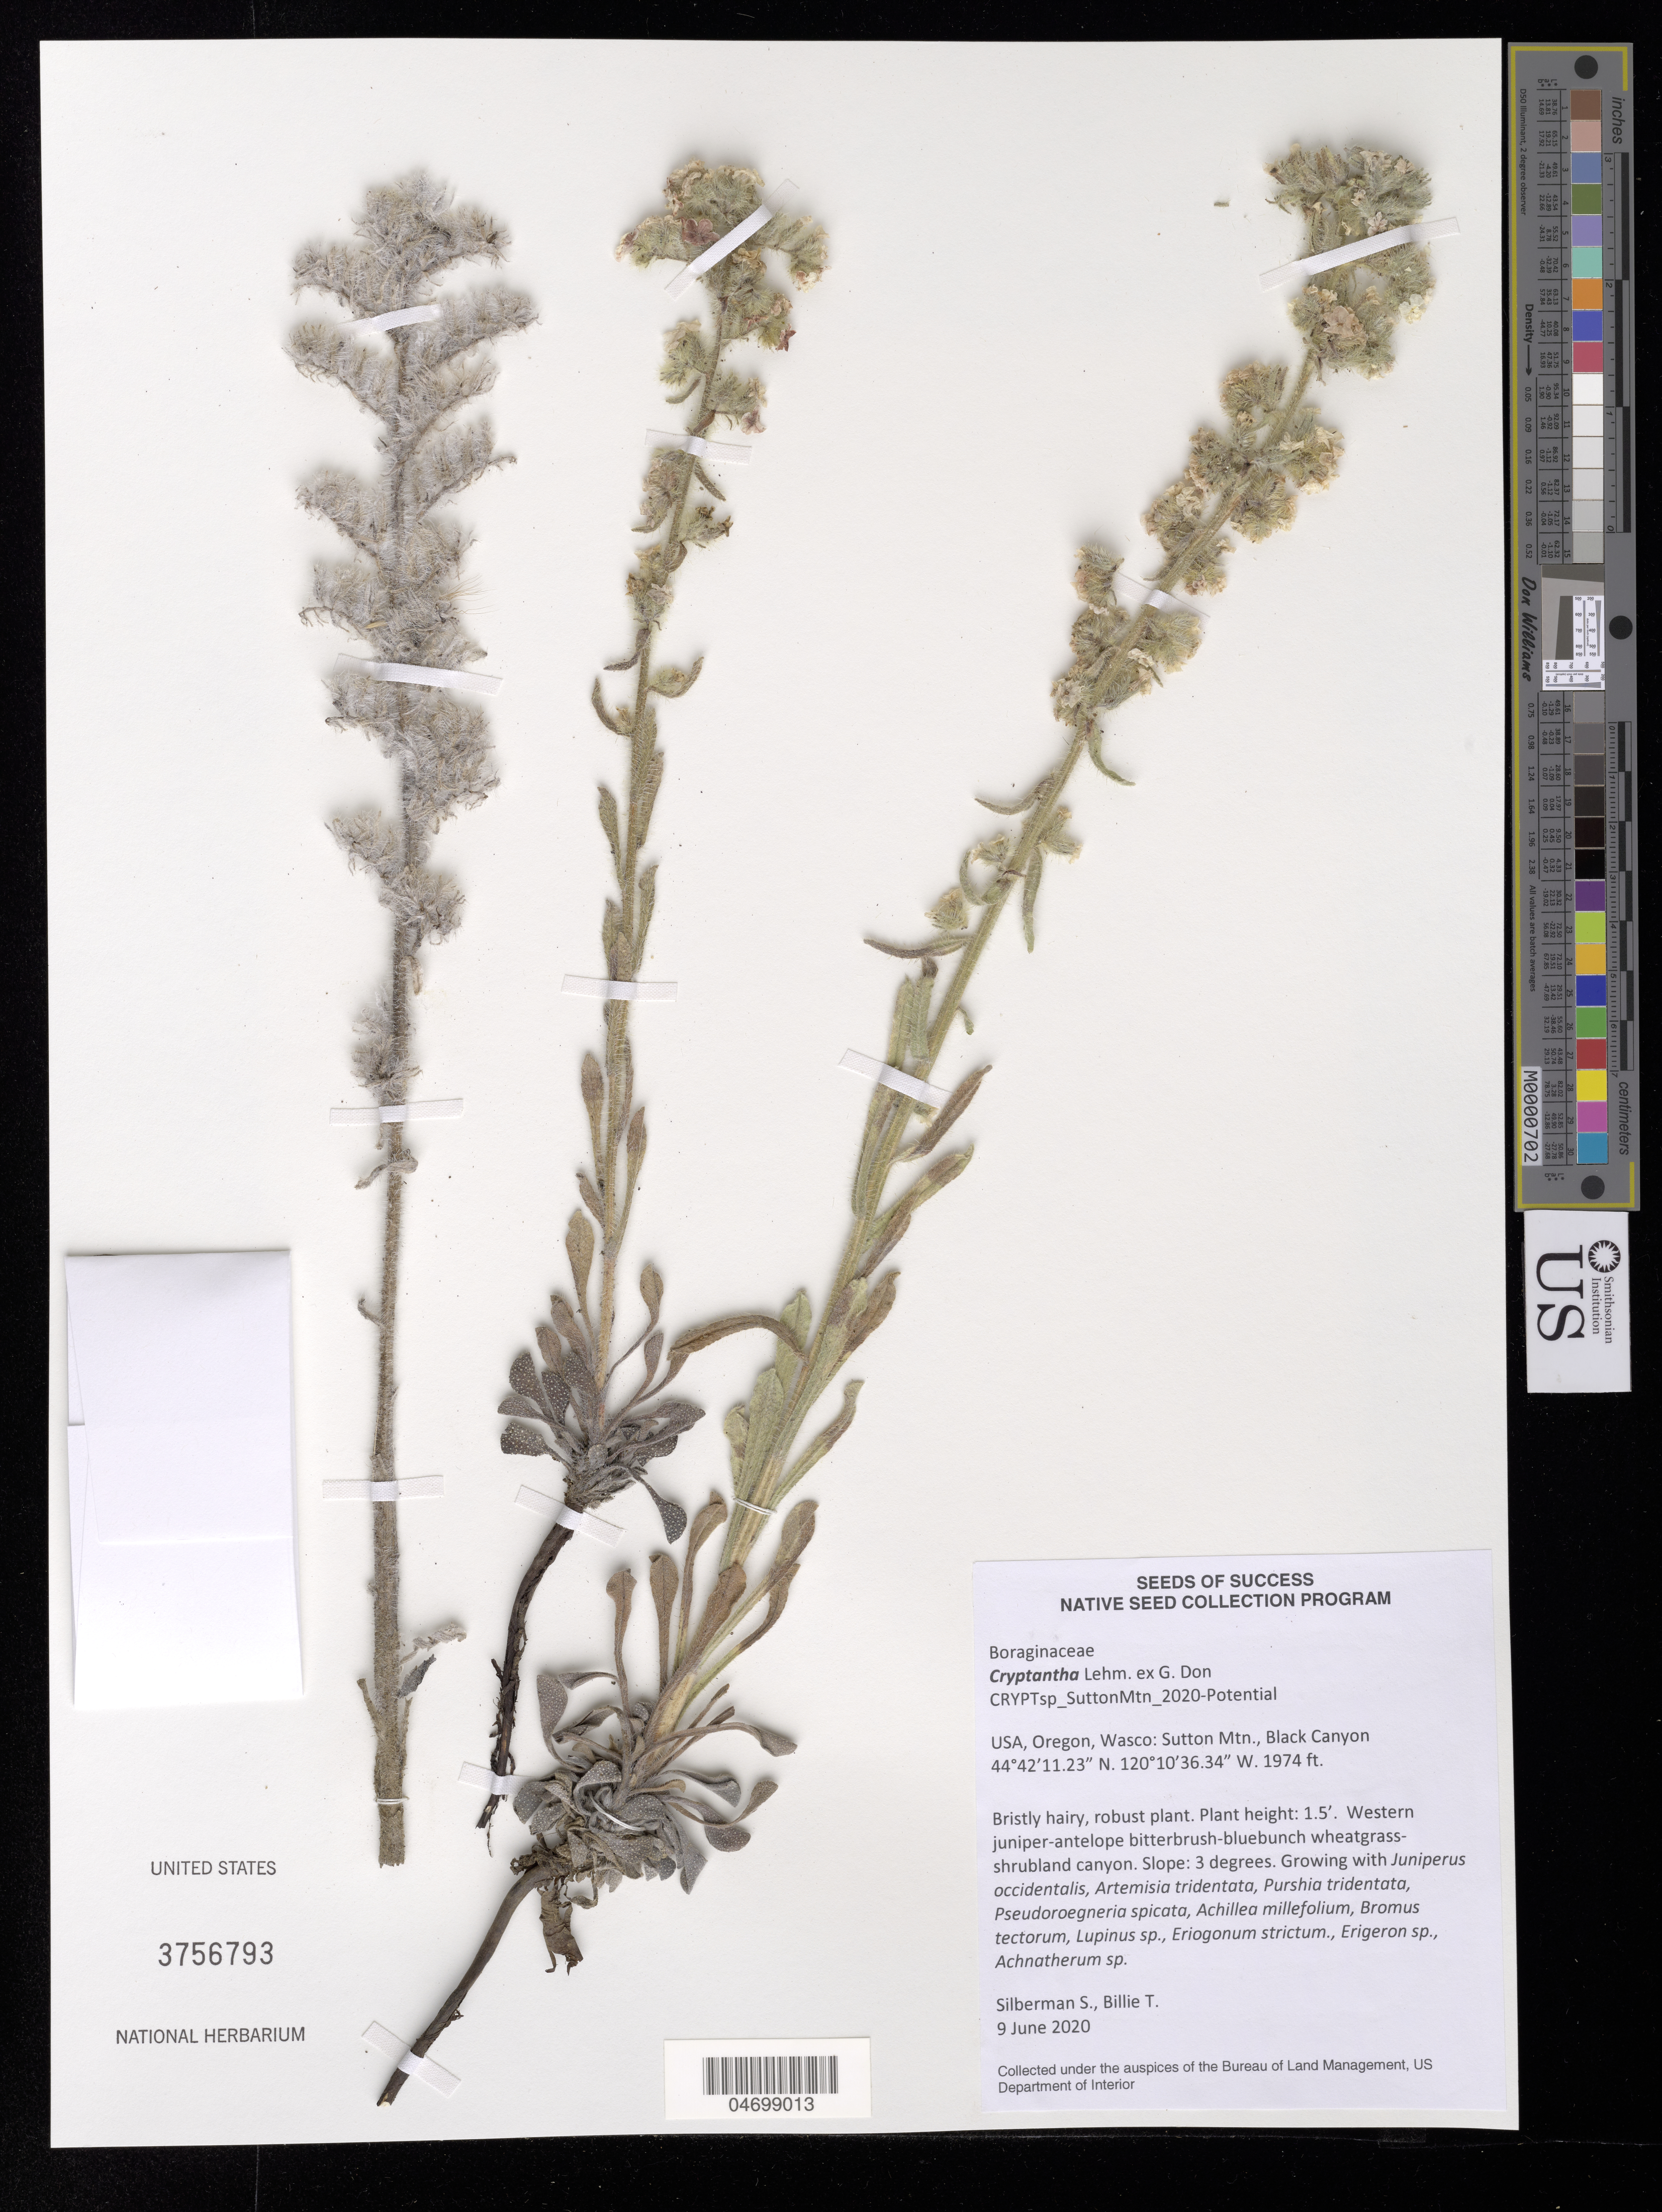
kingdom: Plantae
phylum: Tracheophyta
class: Magnoliopsida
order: Boraginales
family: Boraginaceae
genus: Cryptantha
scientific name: Cryptantha sp.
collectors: S. Silberman & T. Billie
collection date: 2020-06-09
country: United States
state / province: Oregon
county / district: Wasco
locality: Sutton Mtn., Black Canyon.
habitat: Western juniper- antelope bitterbrush-bluebunch wheatgrass- shrubland canyon.With Lupinus sp., Erigeron sp., Bromus tectorum, etc.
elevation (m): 602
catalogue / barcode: US 3756793